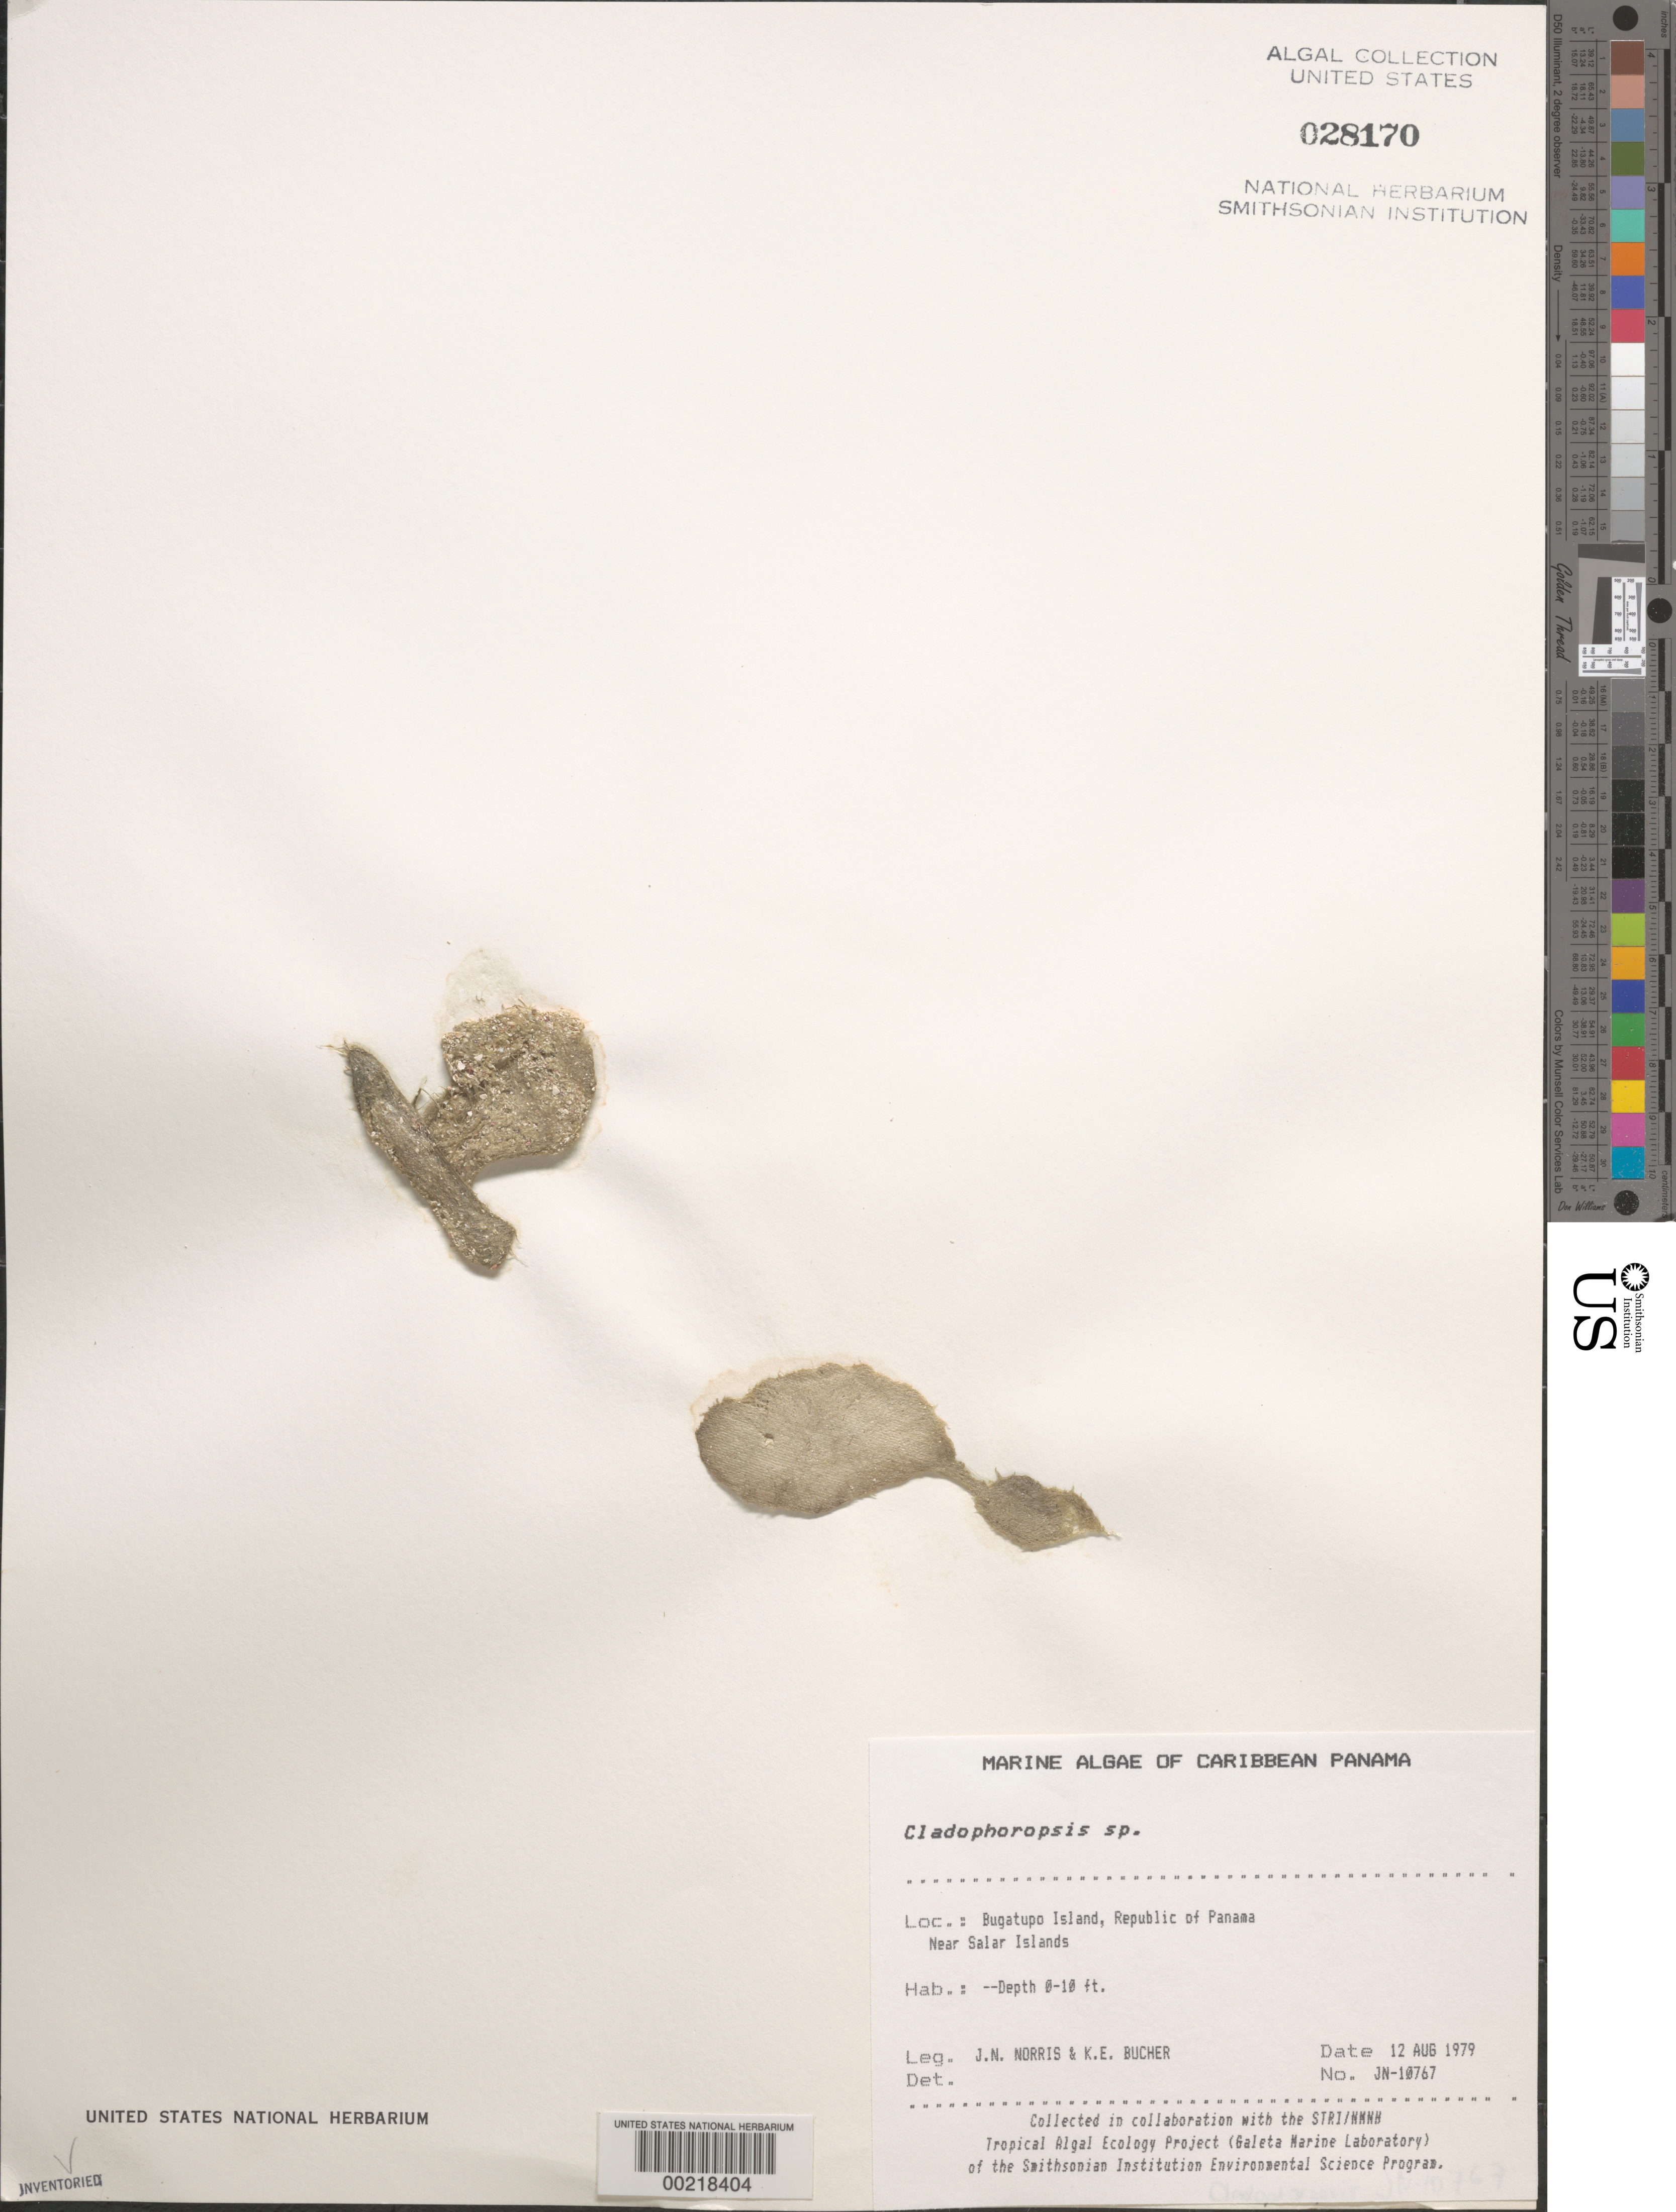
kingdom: Plantae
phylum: Chlorophyta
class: Ulvophyceae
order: Siphonocladales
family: Boodleaceae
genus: Cladophoropsis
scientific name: Cladophoropsis sp.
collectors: J. N. Norris & K. E. Bucher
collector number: JN-10767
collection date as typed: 12 Aug 1979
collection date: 1979-08-12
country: Panama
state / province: Kuna Yala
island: Bugatupo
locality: Near Salar Islands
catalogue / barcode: US 28170